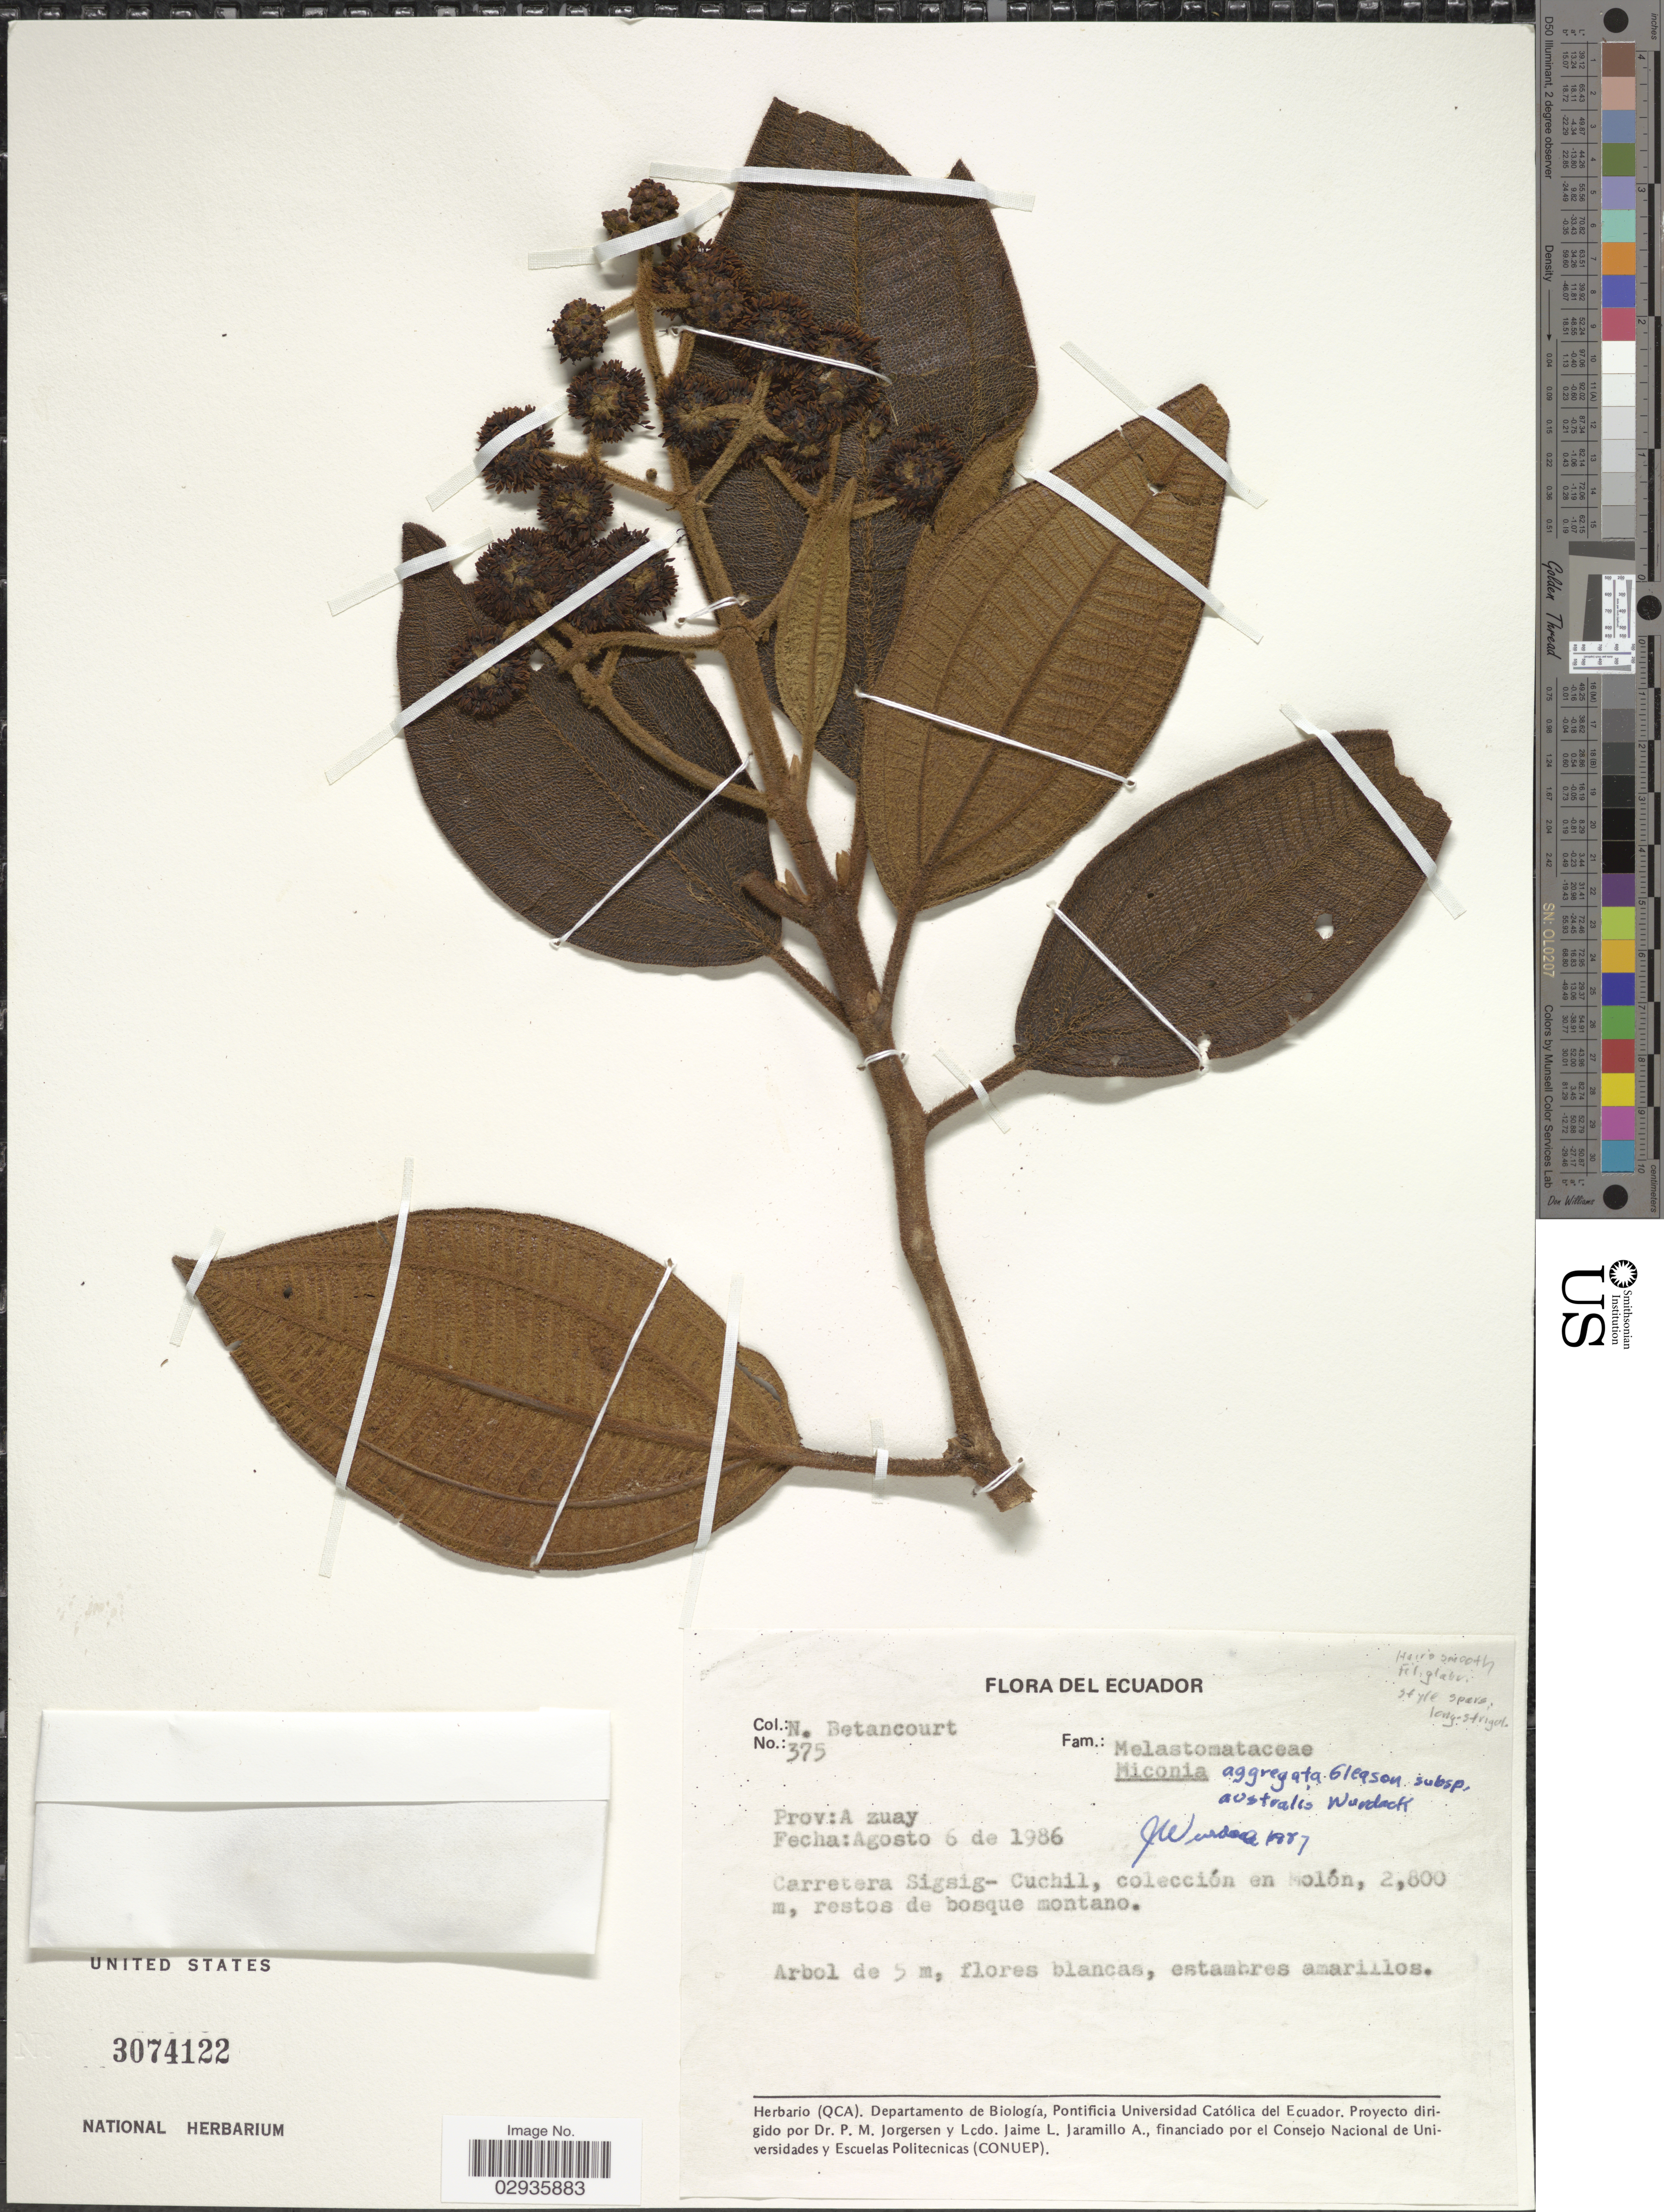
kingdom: Plantae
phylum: Tracheophyta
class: Magnoliopsida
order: Myrtales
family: Melastomataceae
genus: Miconia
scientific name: Miconia aggregata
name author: Gleason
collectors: N. Betancourt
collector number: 375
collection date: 1986-08-06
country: Ecuador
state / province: Azuay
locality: Carretera Sigsig-Cuchil, colección en Molón.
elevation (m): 2800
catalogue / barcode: US 3074122